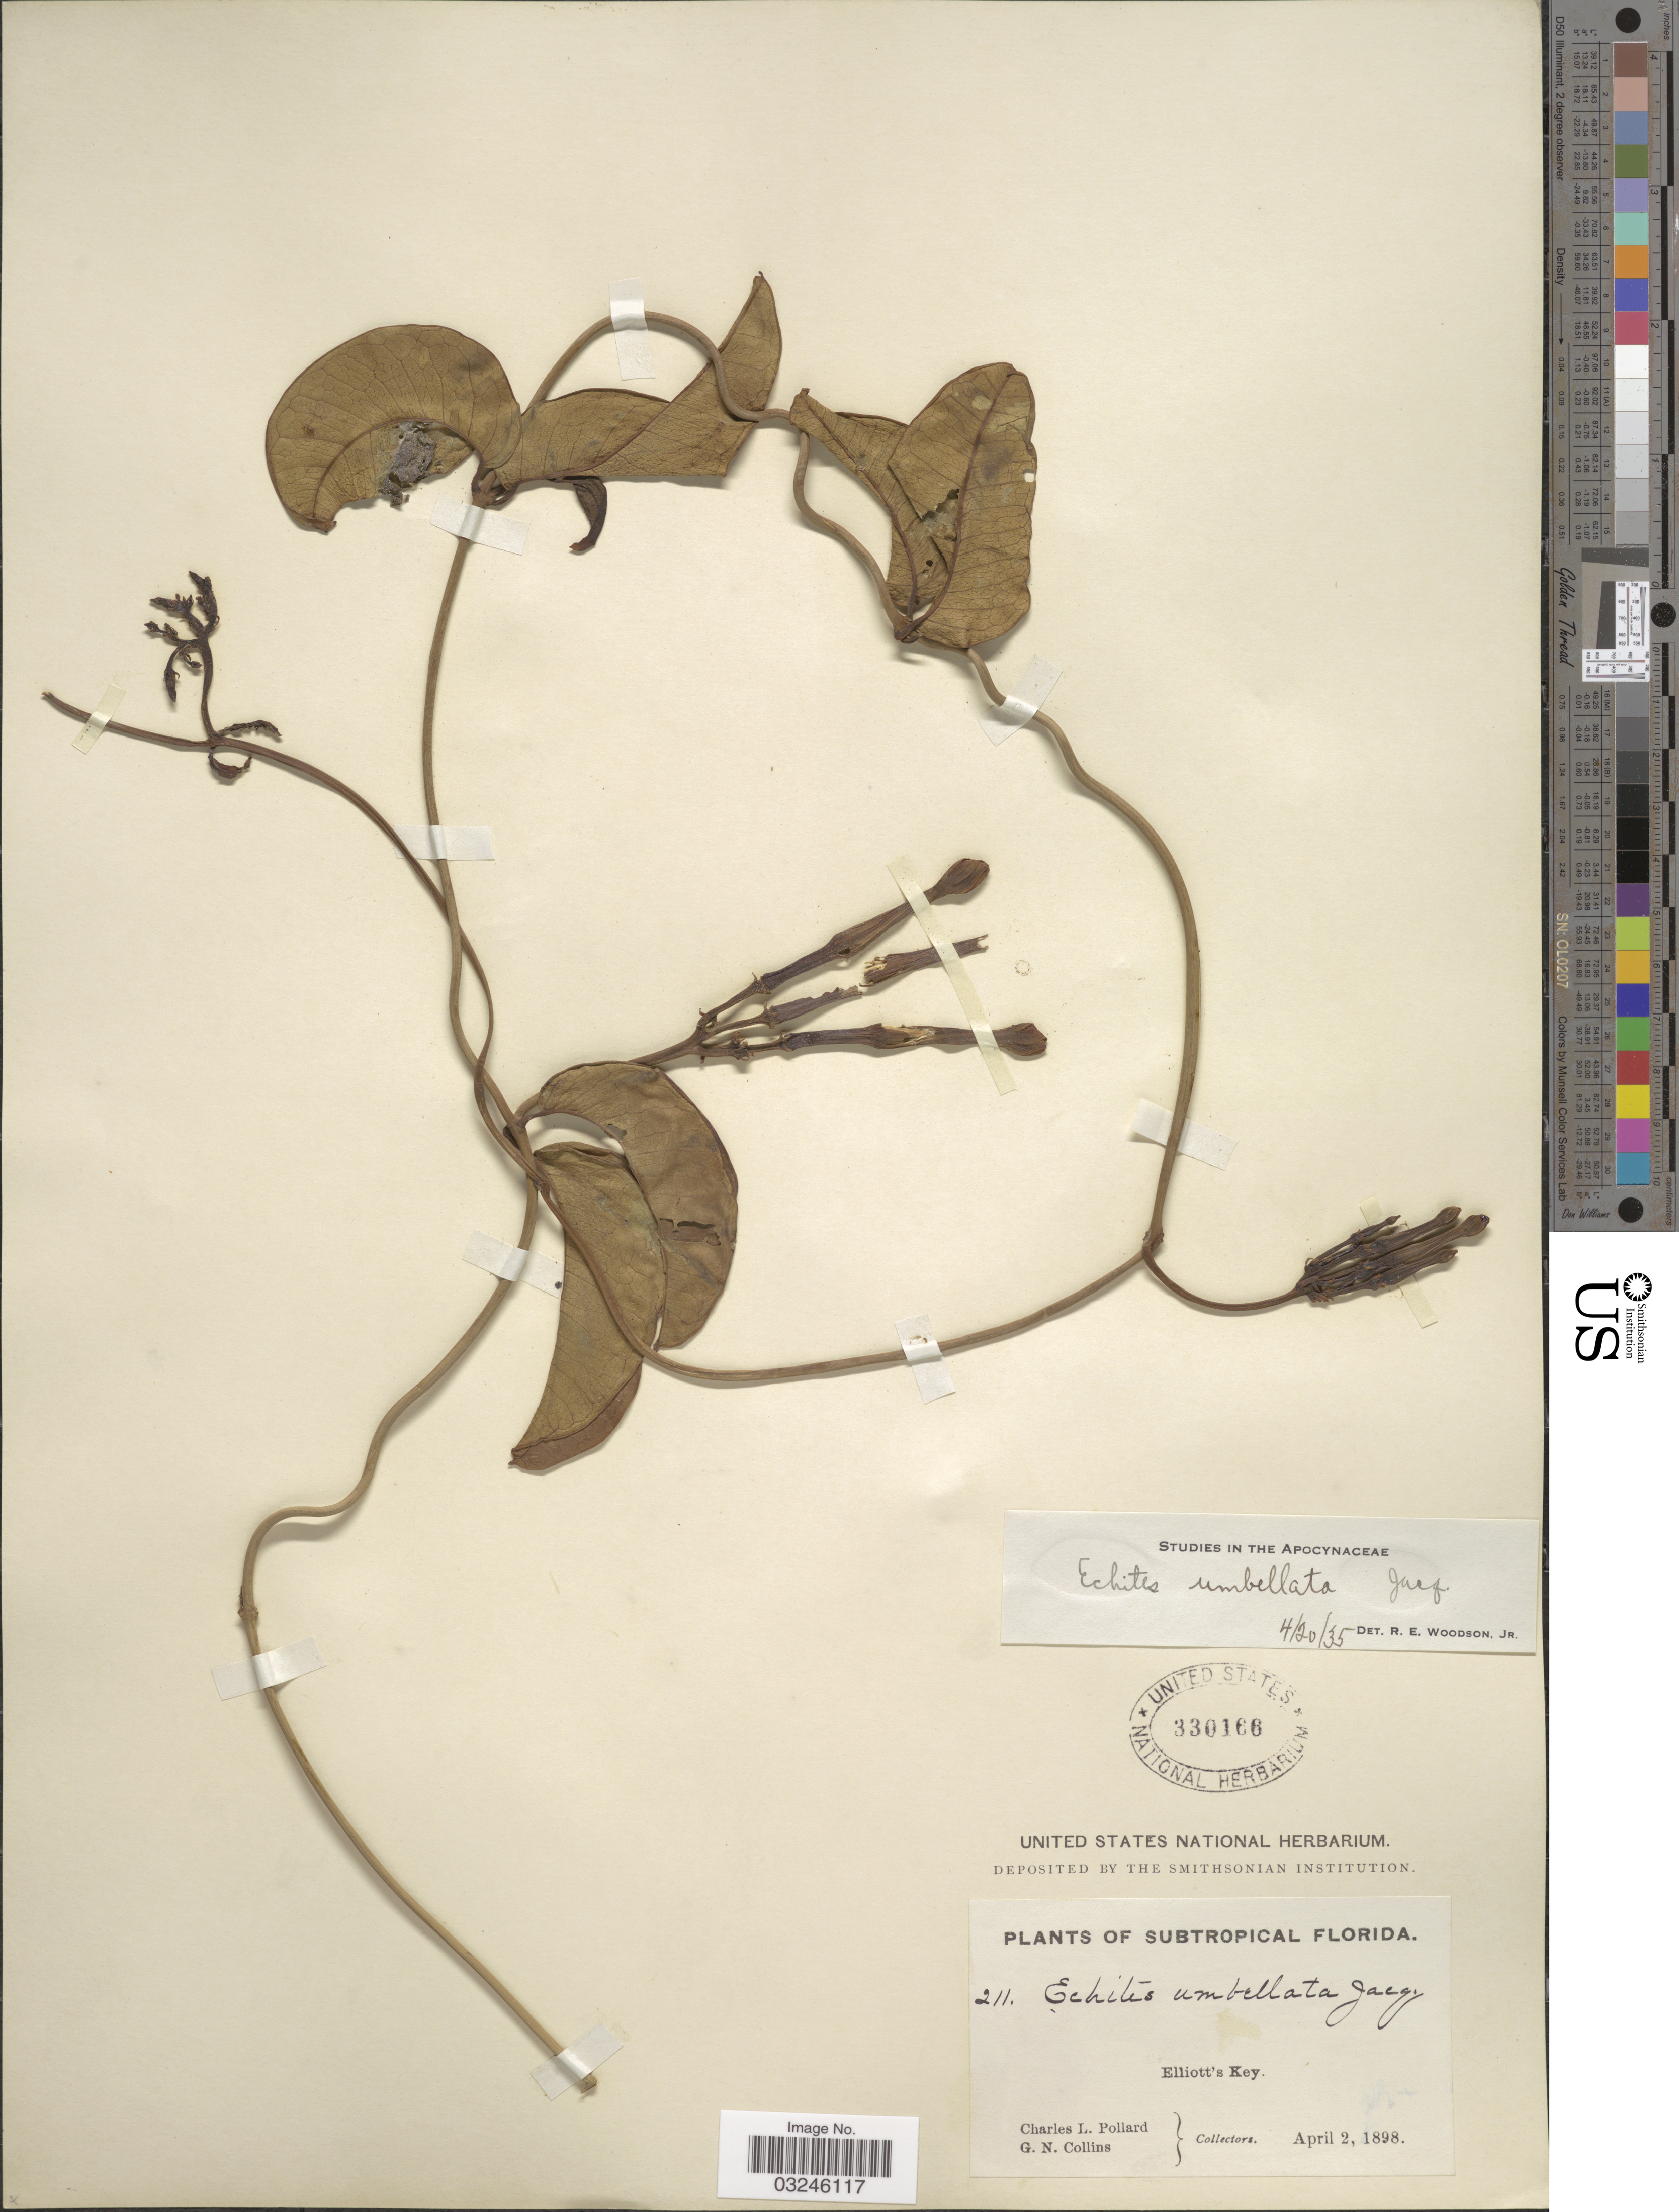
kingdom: Plantae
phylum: Tracheophyta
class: Magnoliopsida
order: Gentianales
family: Apocynaceae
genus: Echites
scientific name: Echites umbellatus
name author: Jacq.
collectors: C. L. Pollard & G. Collins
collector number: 211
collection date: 1898-04-02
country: United States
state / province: Florida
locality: Elliott's Key.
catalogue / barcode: US 330166